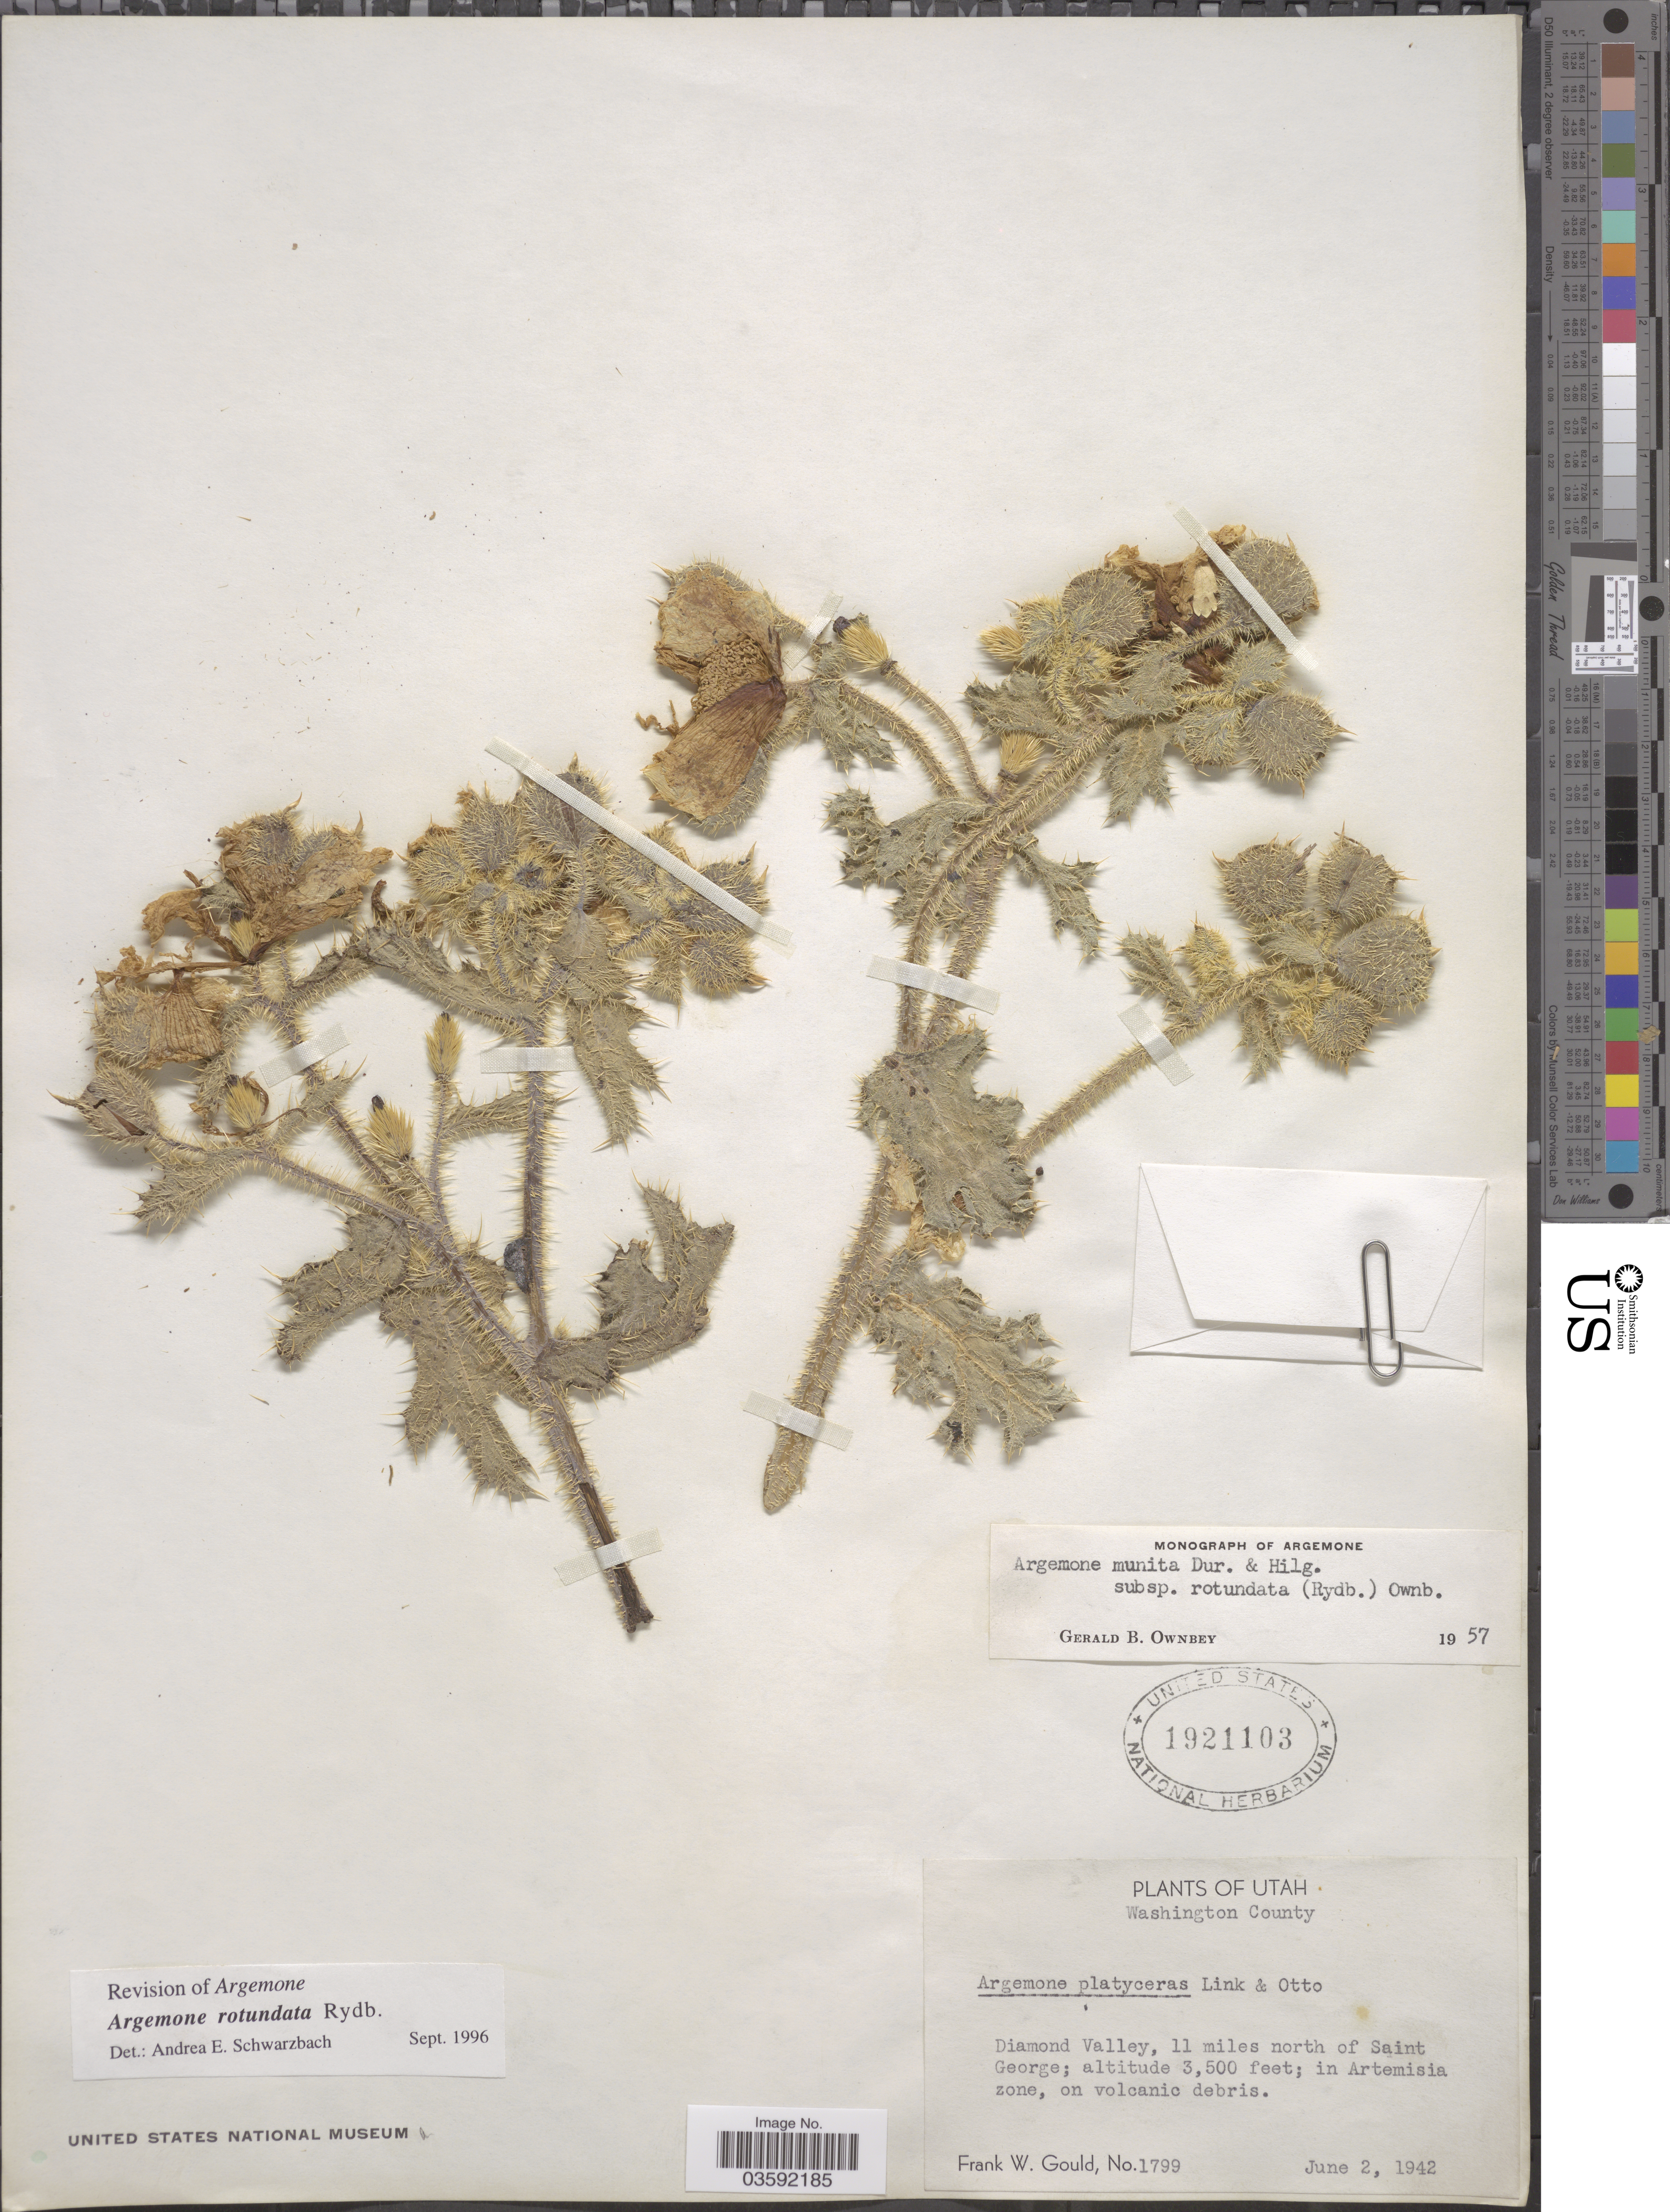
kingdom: Plantae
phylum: Tracheophyta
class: Magnoliopsida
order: Ranunculales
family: Papaveraceae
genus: Argemone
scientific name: Argemone rotundata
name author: Rydb.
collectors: F. W. Gould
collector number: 1799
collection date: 1942-06-02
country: United States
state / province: Washington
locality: Washington County. Diamond Valley, 11 miles north of Saint George.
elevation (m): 1067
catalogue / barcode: US 1921103